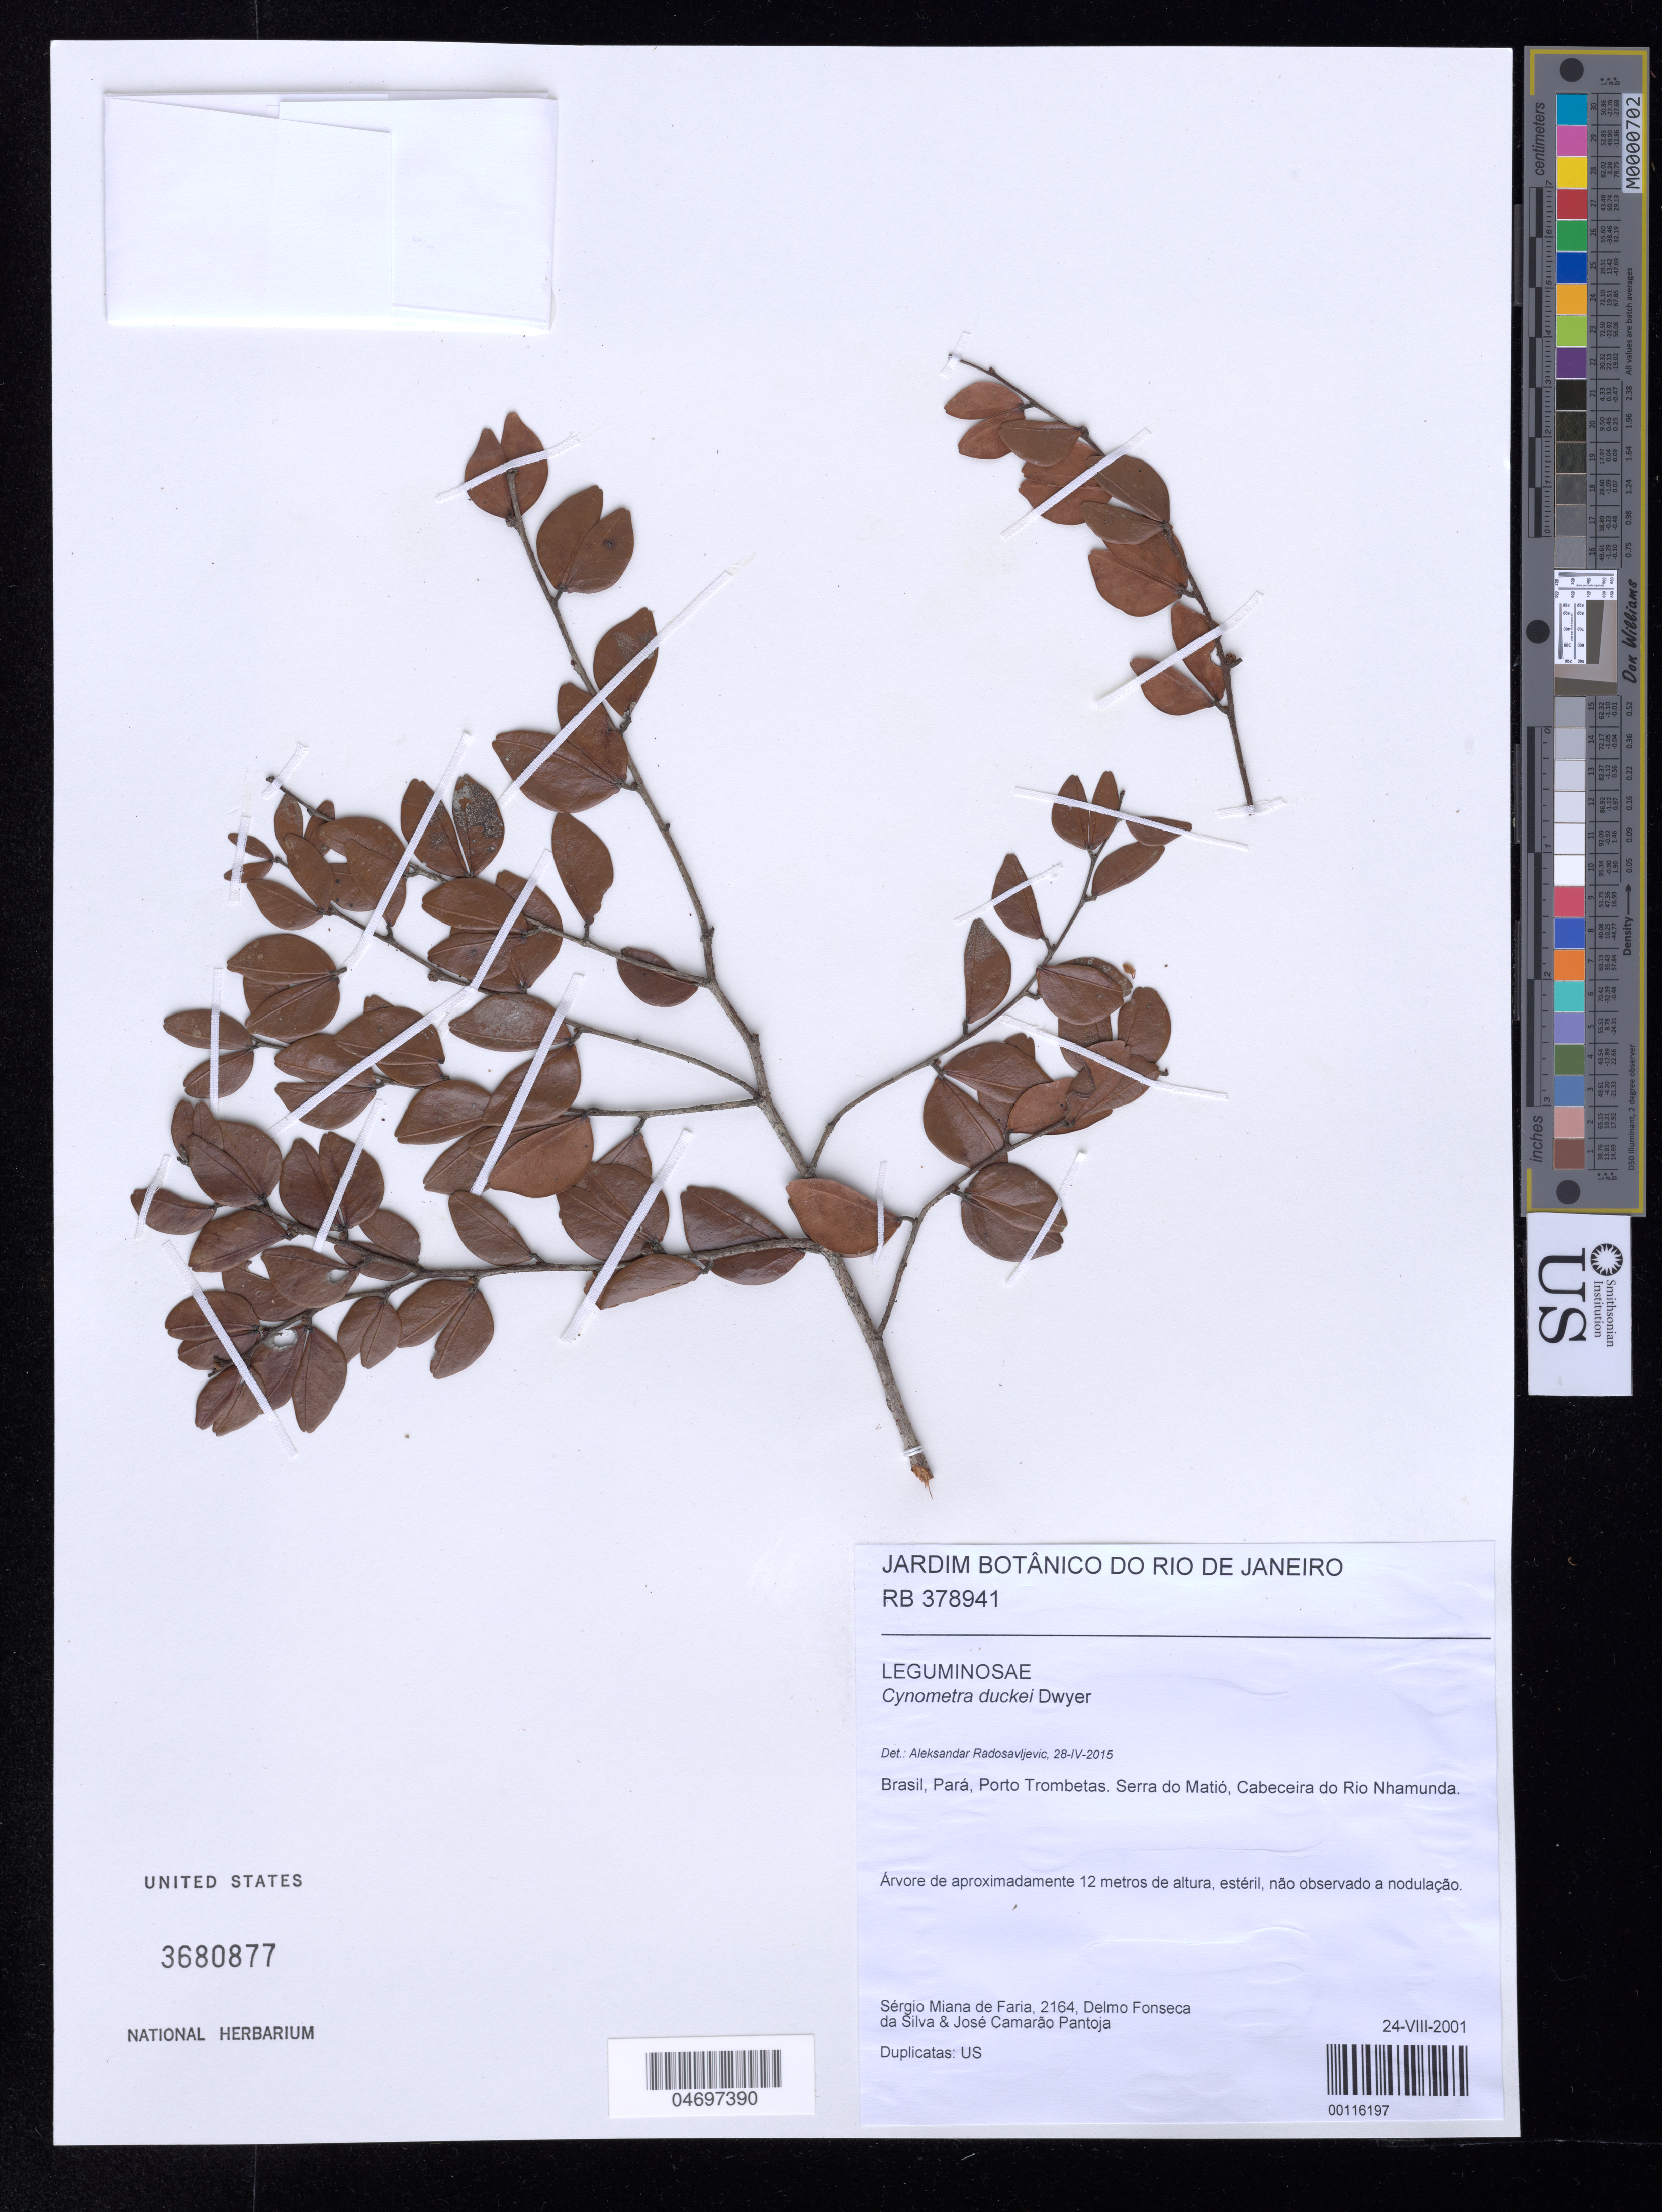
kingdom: Plantae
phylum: Tracheophyta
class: Magnoliopsida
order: Fabales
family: Fabaceae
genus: Cynometra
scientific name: Cynometra duckei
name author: Dwyer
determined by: Radosavljevic, Aleksandar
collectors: S. Miana de Faria, D. Fonseca da Silva & J. Camarao Pantoja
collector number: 2164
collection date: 2001-08-24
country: Brazil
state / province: Pará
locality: Porto Trombetas. Serra do Matio, Cabeceira do Rio Nhamunda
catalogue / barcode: US 3680877